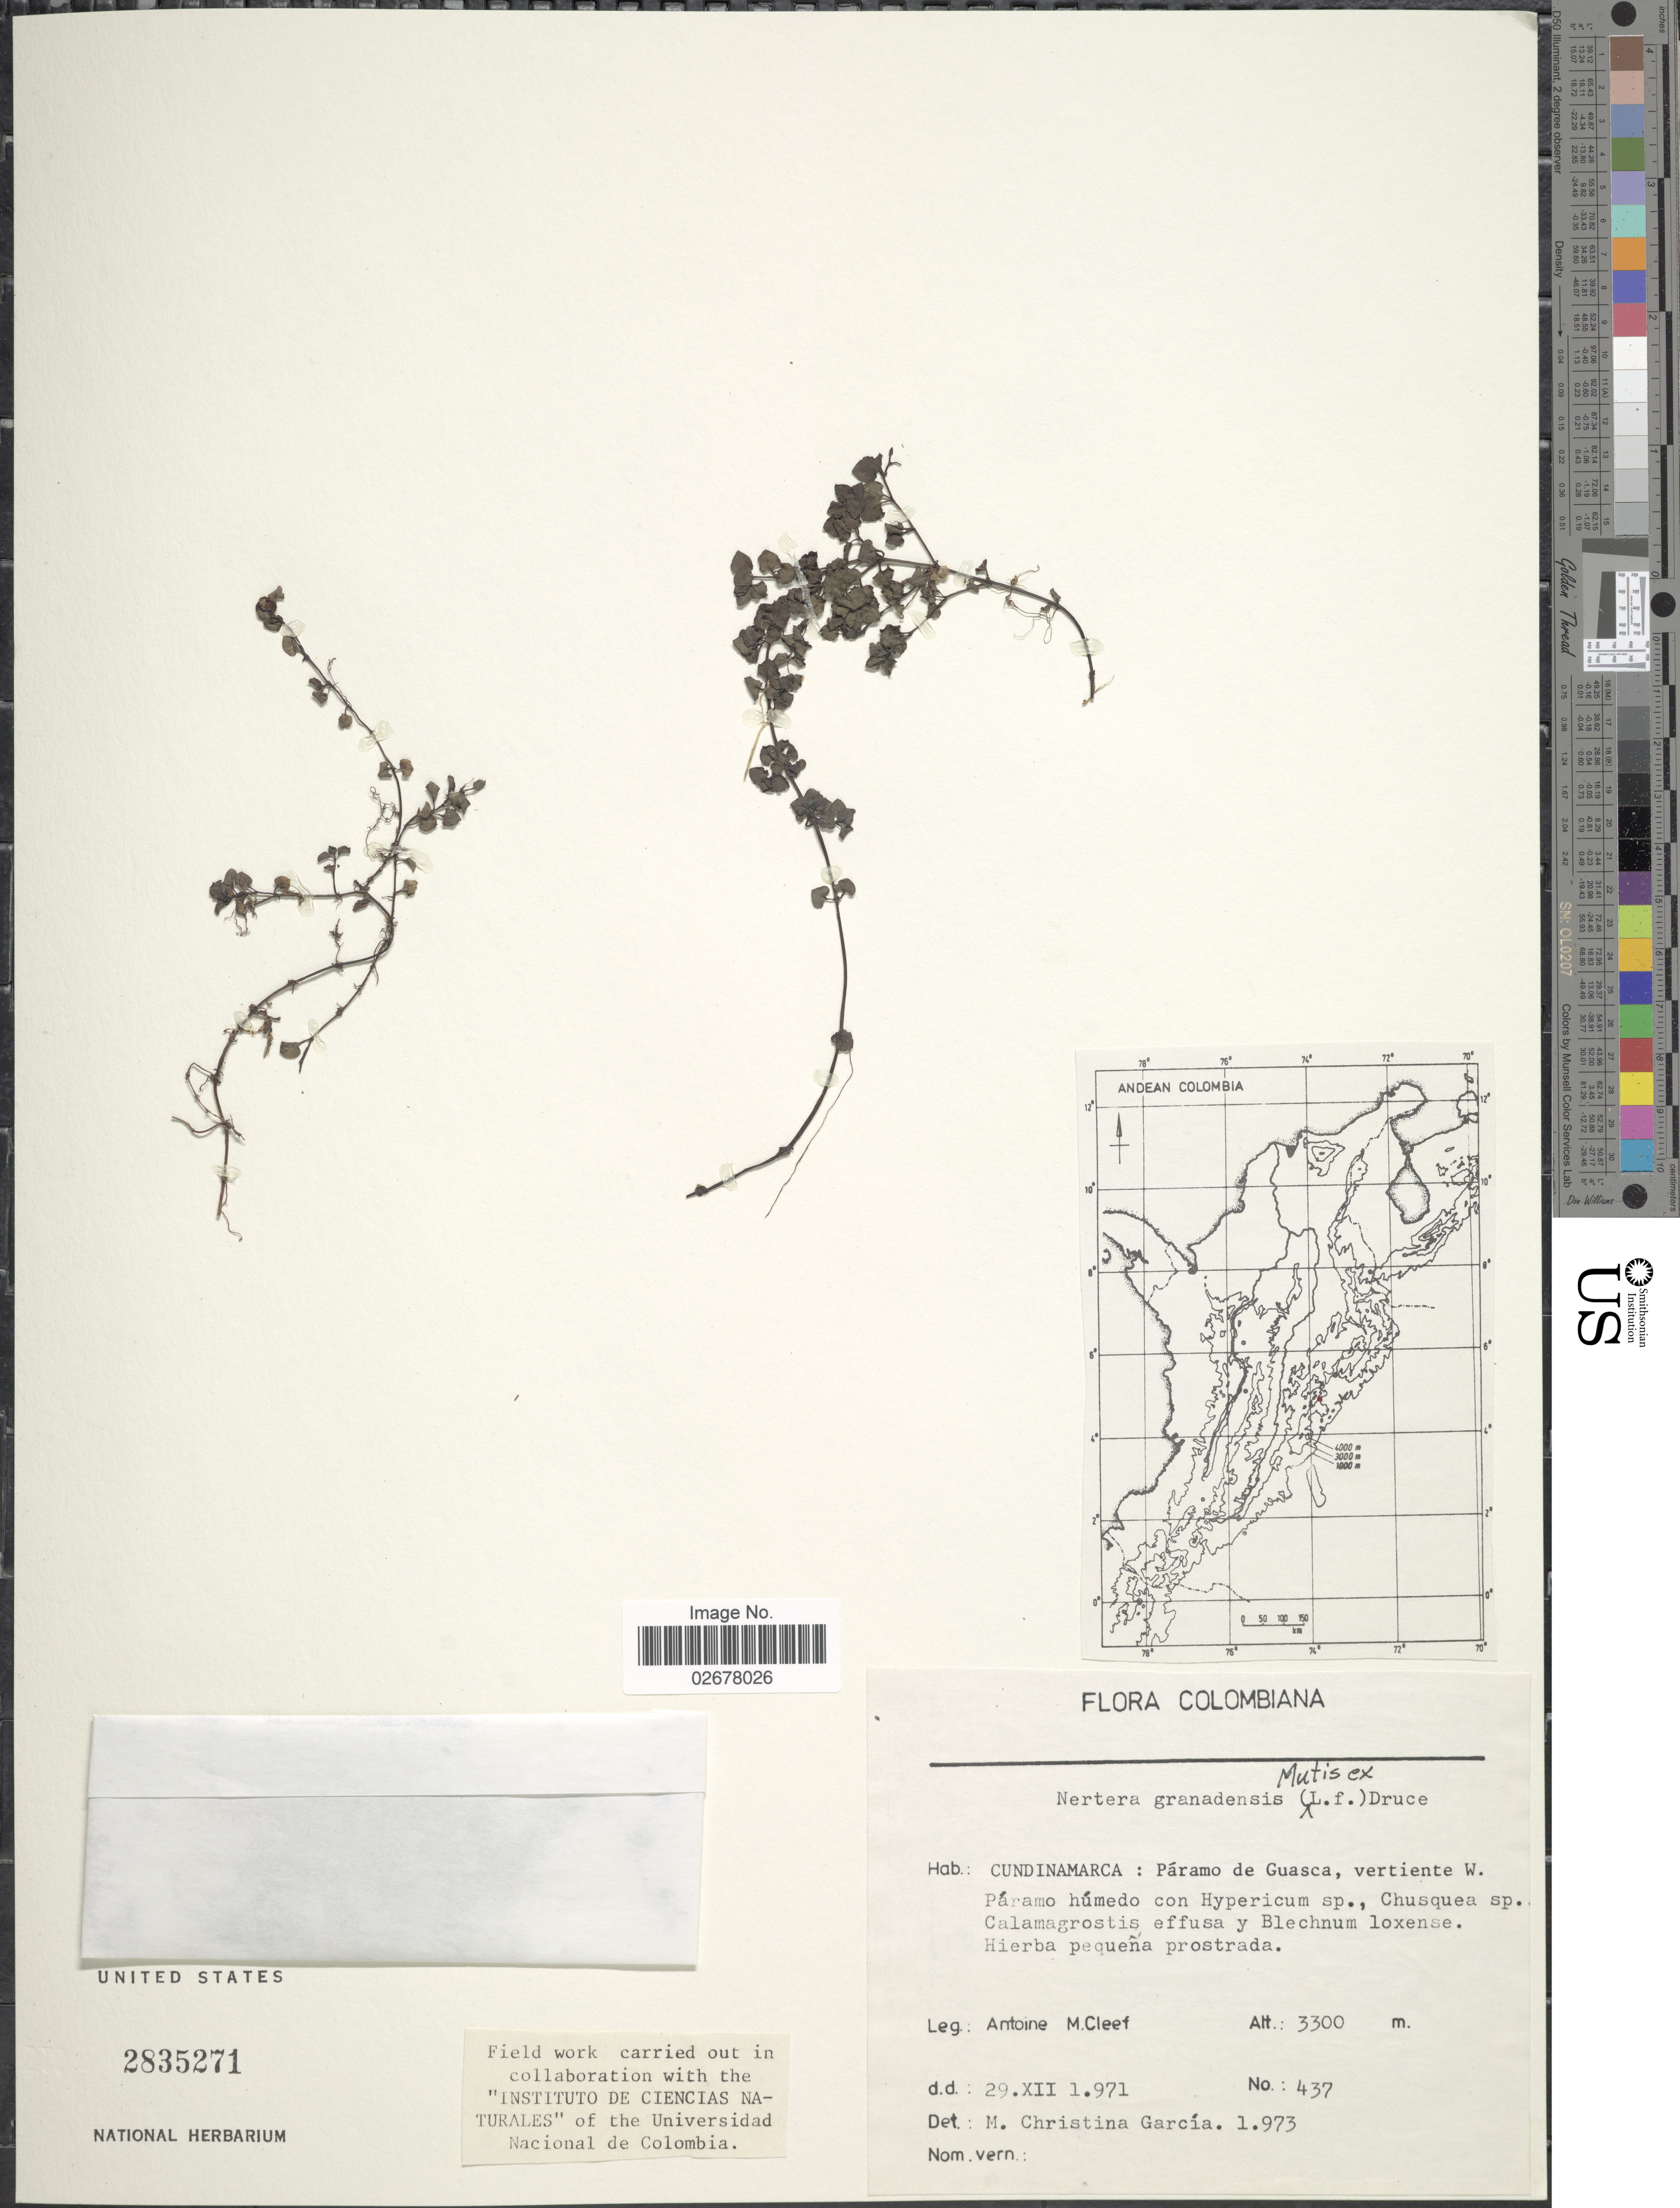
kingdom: Plantae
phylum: Tracheophyta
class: Magnoliopsida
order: Gentianales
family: Rubiaceae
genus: Nertera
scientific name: Nertera depressa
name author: Banks & Sol. ex Gaertn.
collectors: A. M. Cleef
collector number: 437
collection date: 1971-12-29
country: Colombia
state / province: Cundinamarca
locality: Páramo de Guasca, vertiente W.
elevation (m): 3300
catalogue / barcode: US 2835271